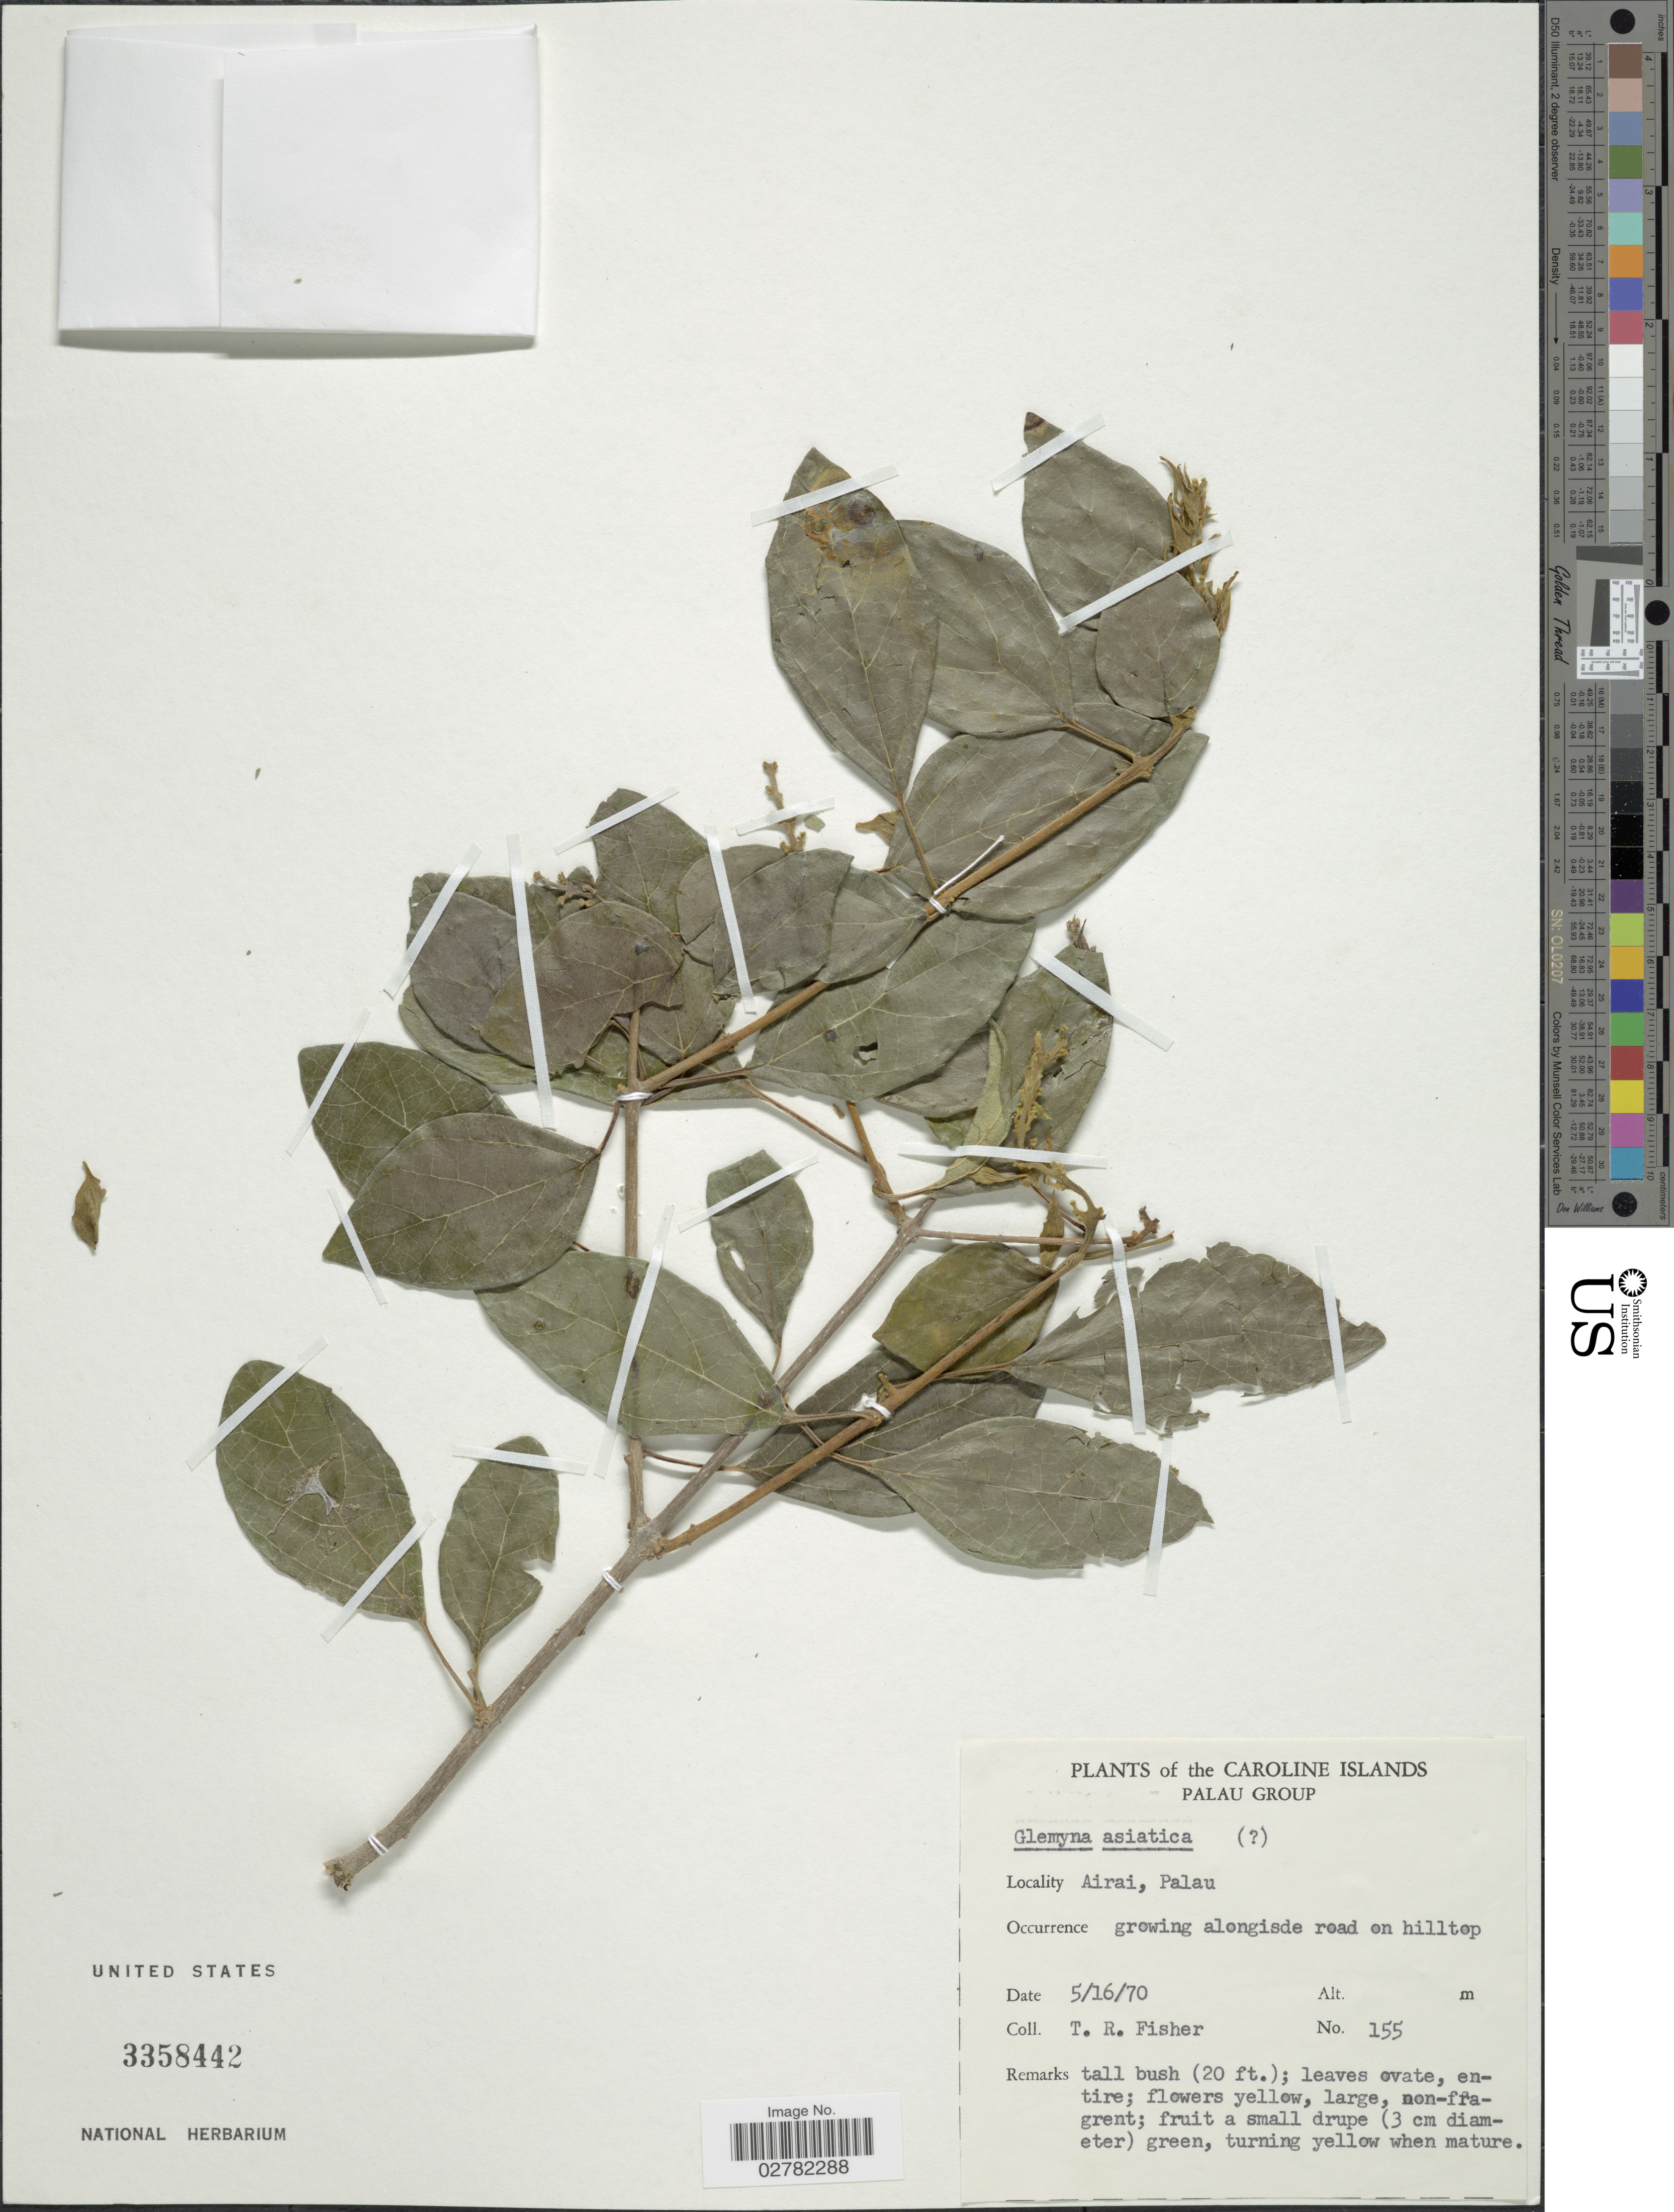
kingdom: Plantae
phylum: Tracheophyta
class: Magnoliopsida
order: Lamiales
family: Lamiaceae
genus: Gmelina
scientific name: Gmelina asiatica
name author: L.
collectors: T. R. Fisher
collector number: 155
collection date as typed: Transcribed d/m/y: 16/5/70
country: Palau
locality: Caroline Islands, Palau Group. Airai, Palau.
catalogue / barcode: US 3358442